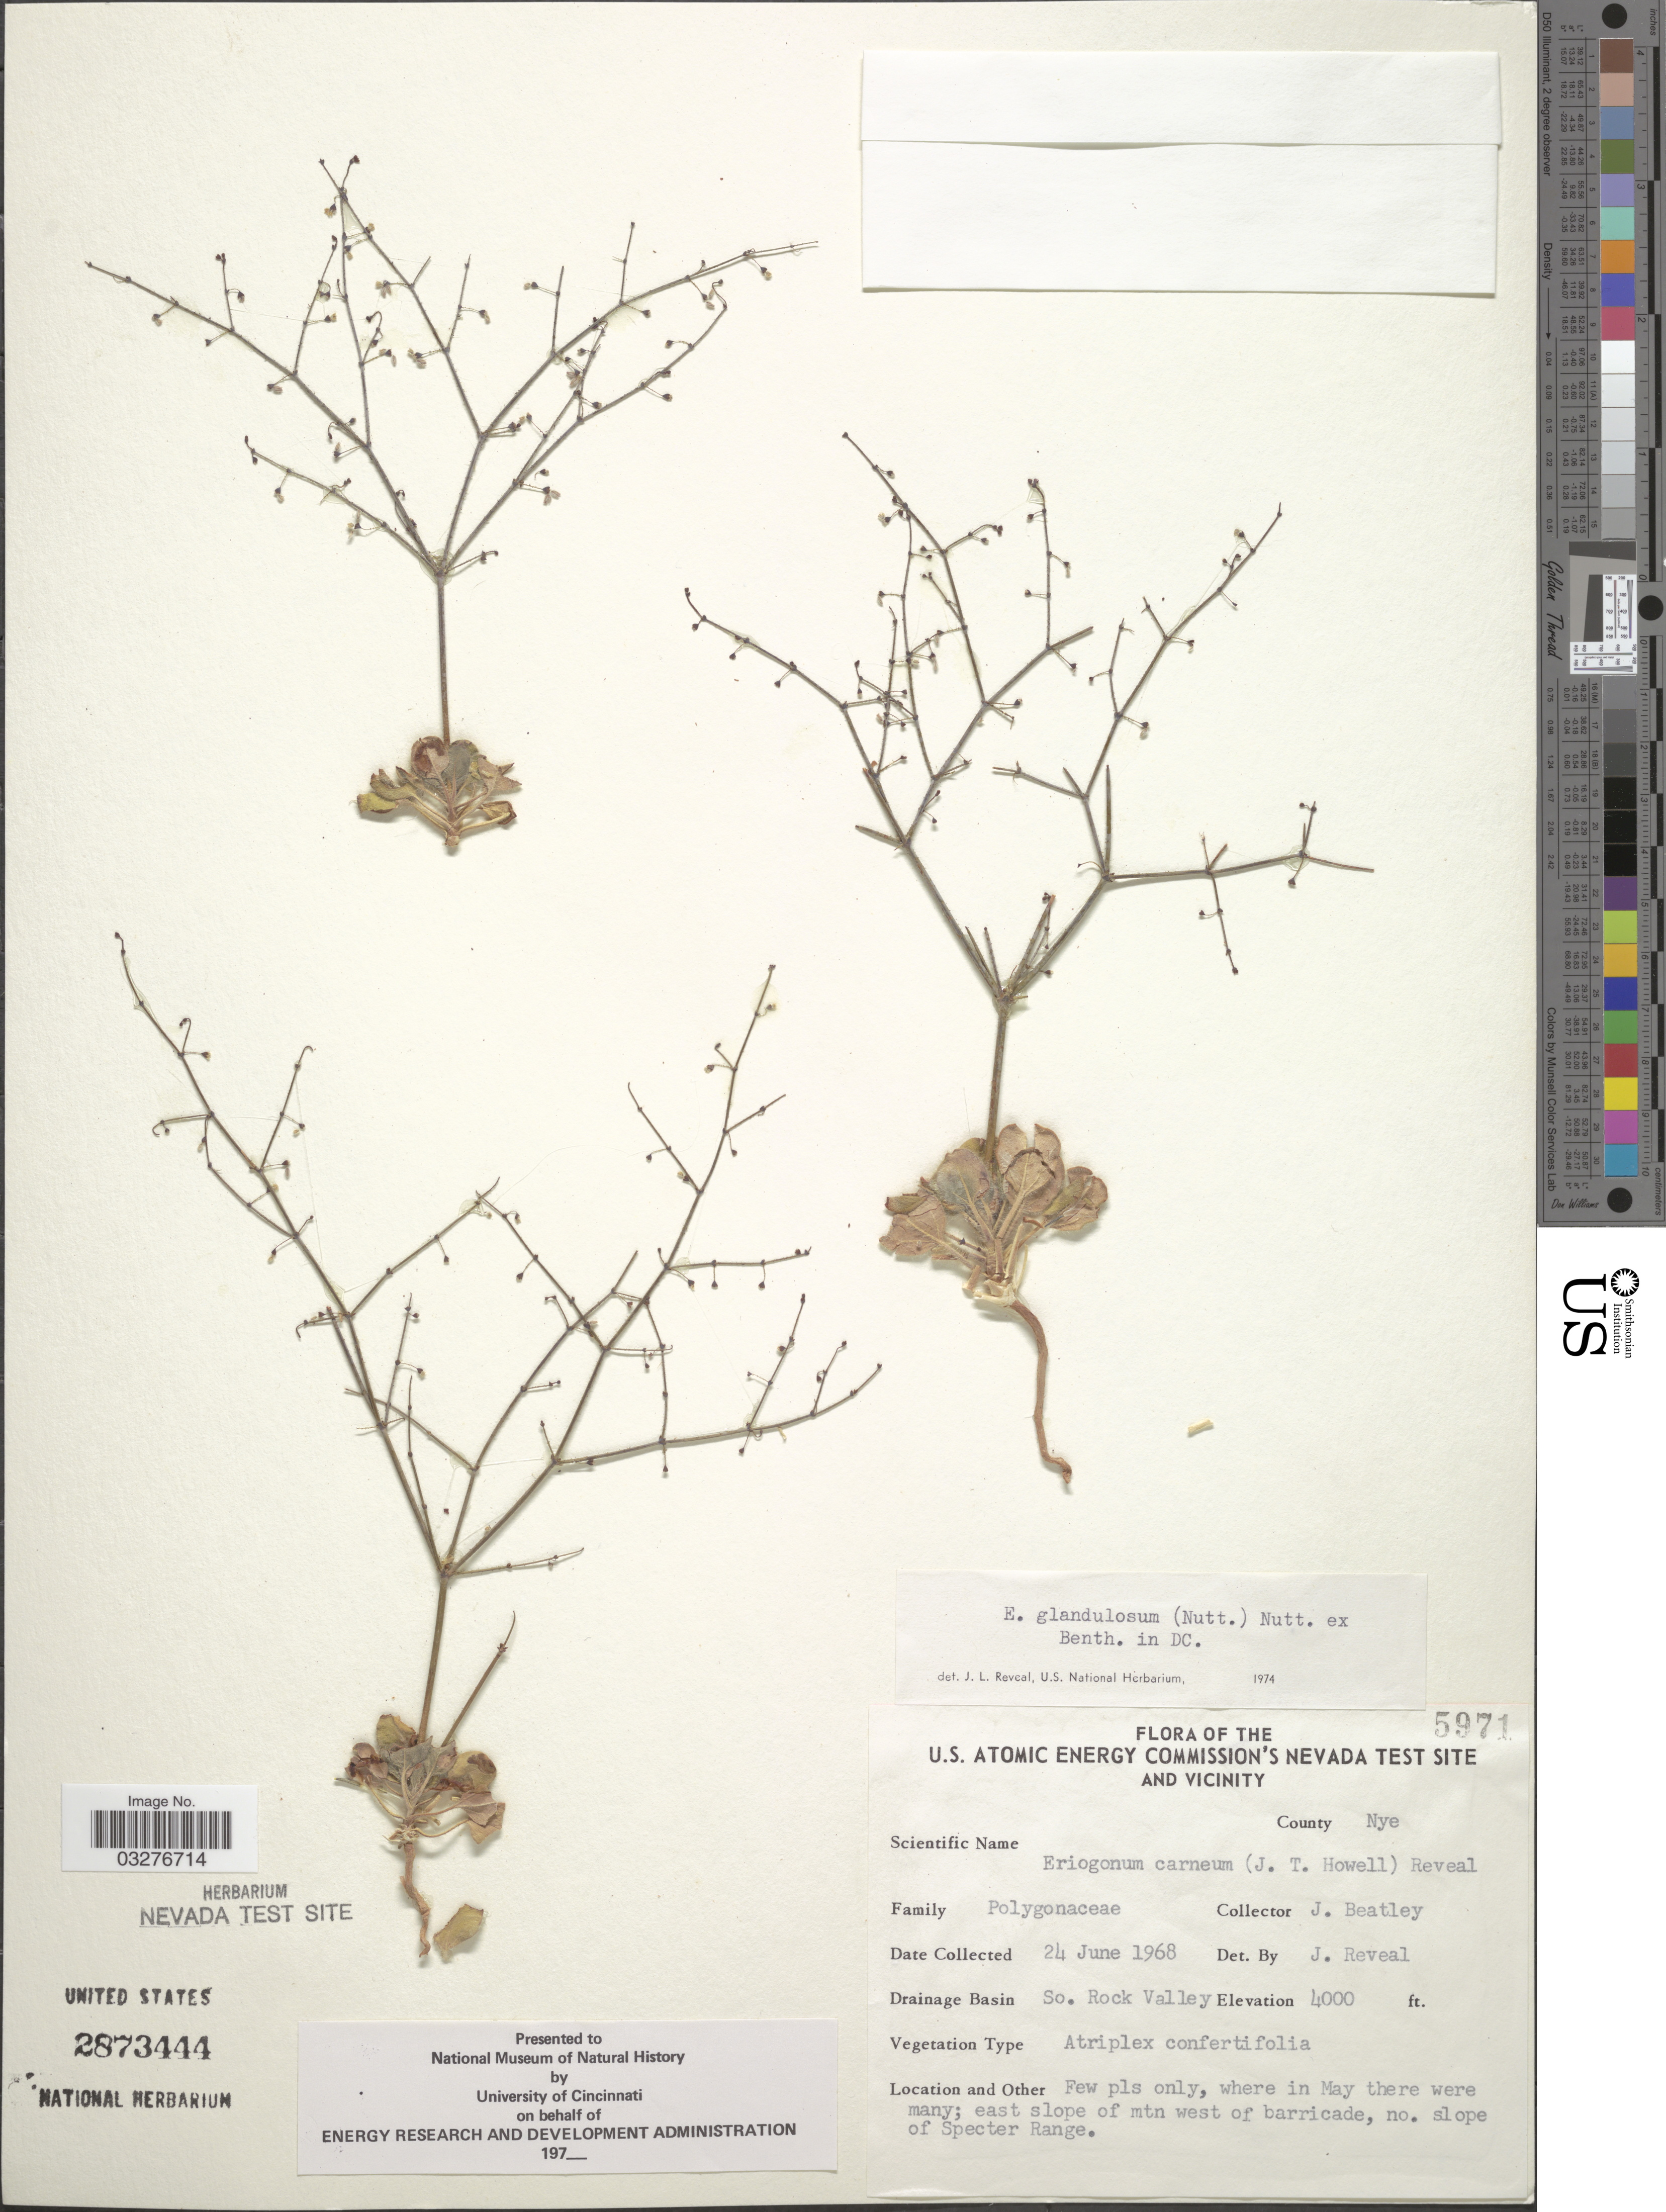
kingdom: Plantae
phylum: Tracheophyta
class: Magnoliopsida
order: Caryophyllales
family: Polygonaceae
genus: Eriogonum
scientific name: Eriogonum glandulosum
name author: (Nutt.) Nutt. ex Benth.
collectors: J. C. Beatley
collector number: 5971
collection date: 1968-06-24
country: United States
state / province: Nevada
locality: U. S. Atomic Energy Commission's Nevada Test Site and Vicinity. County Nye. Drainage Basin So. Rock Valley. East slope of mtn west of barricade, no. slope of Specter Range.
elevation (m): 1219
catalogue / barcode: US 2873444